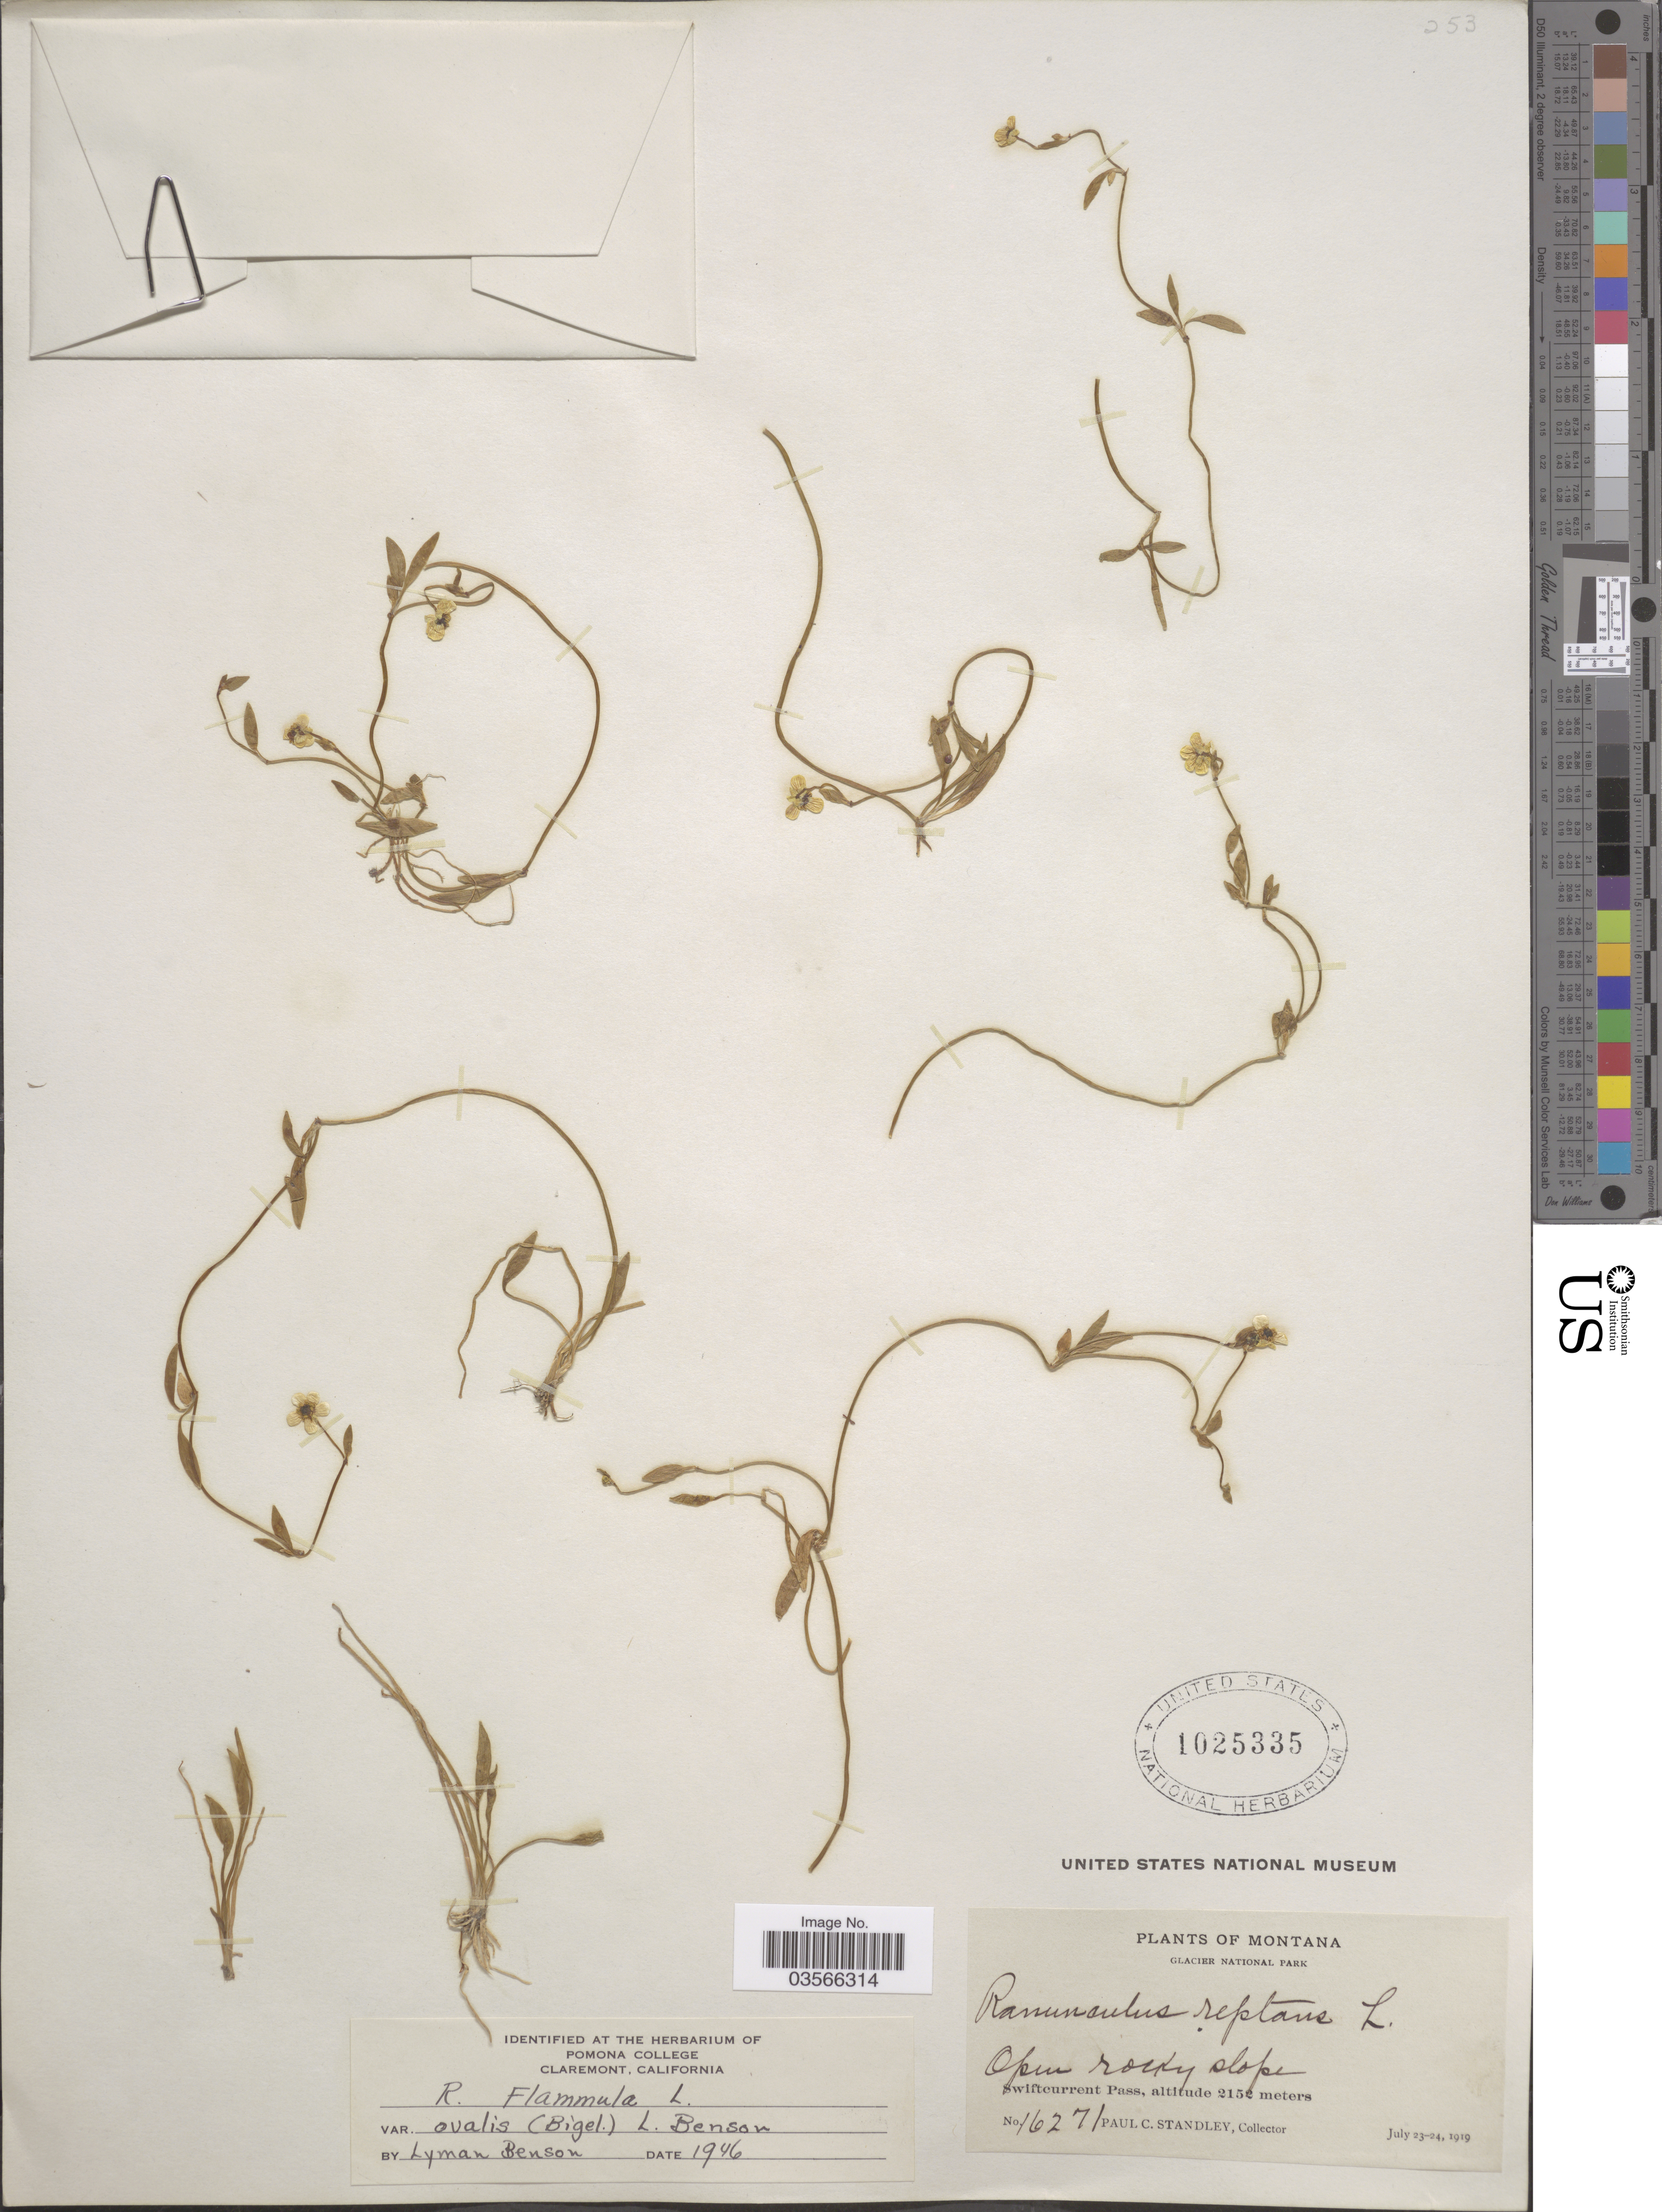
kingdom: Plantae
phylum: Tracheophyta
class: Magnoliopsida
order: Ranunculales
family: Ranunculaceae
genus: Ranunculus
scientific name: Ranunculus flammula var. ovalis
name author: (J.M. Bigelow) L.D. Benson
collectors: P. C. Standley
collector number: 16271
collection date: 1919-07-23/1919-07-24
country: United States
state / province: Montana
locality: Glacier National Park. Swiftcurrent Pass.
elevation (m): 2152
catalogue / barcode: US 1025335